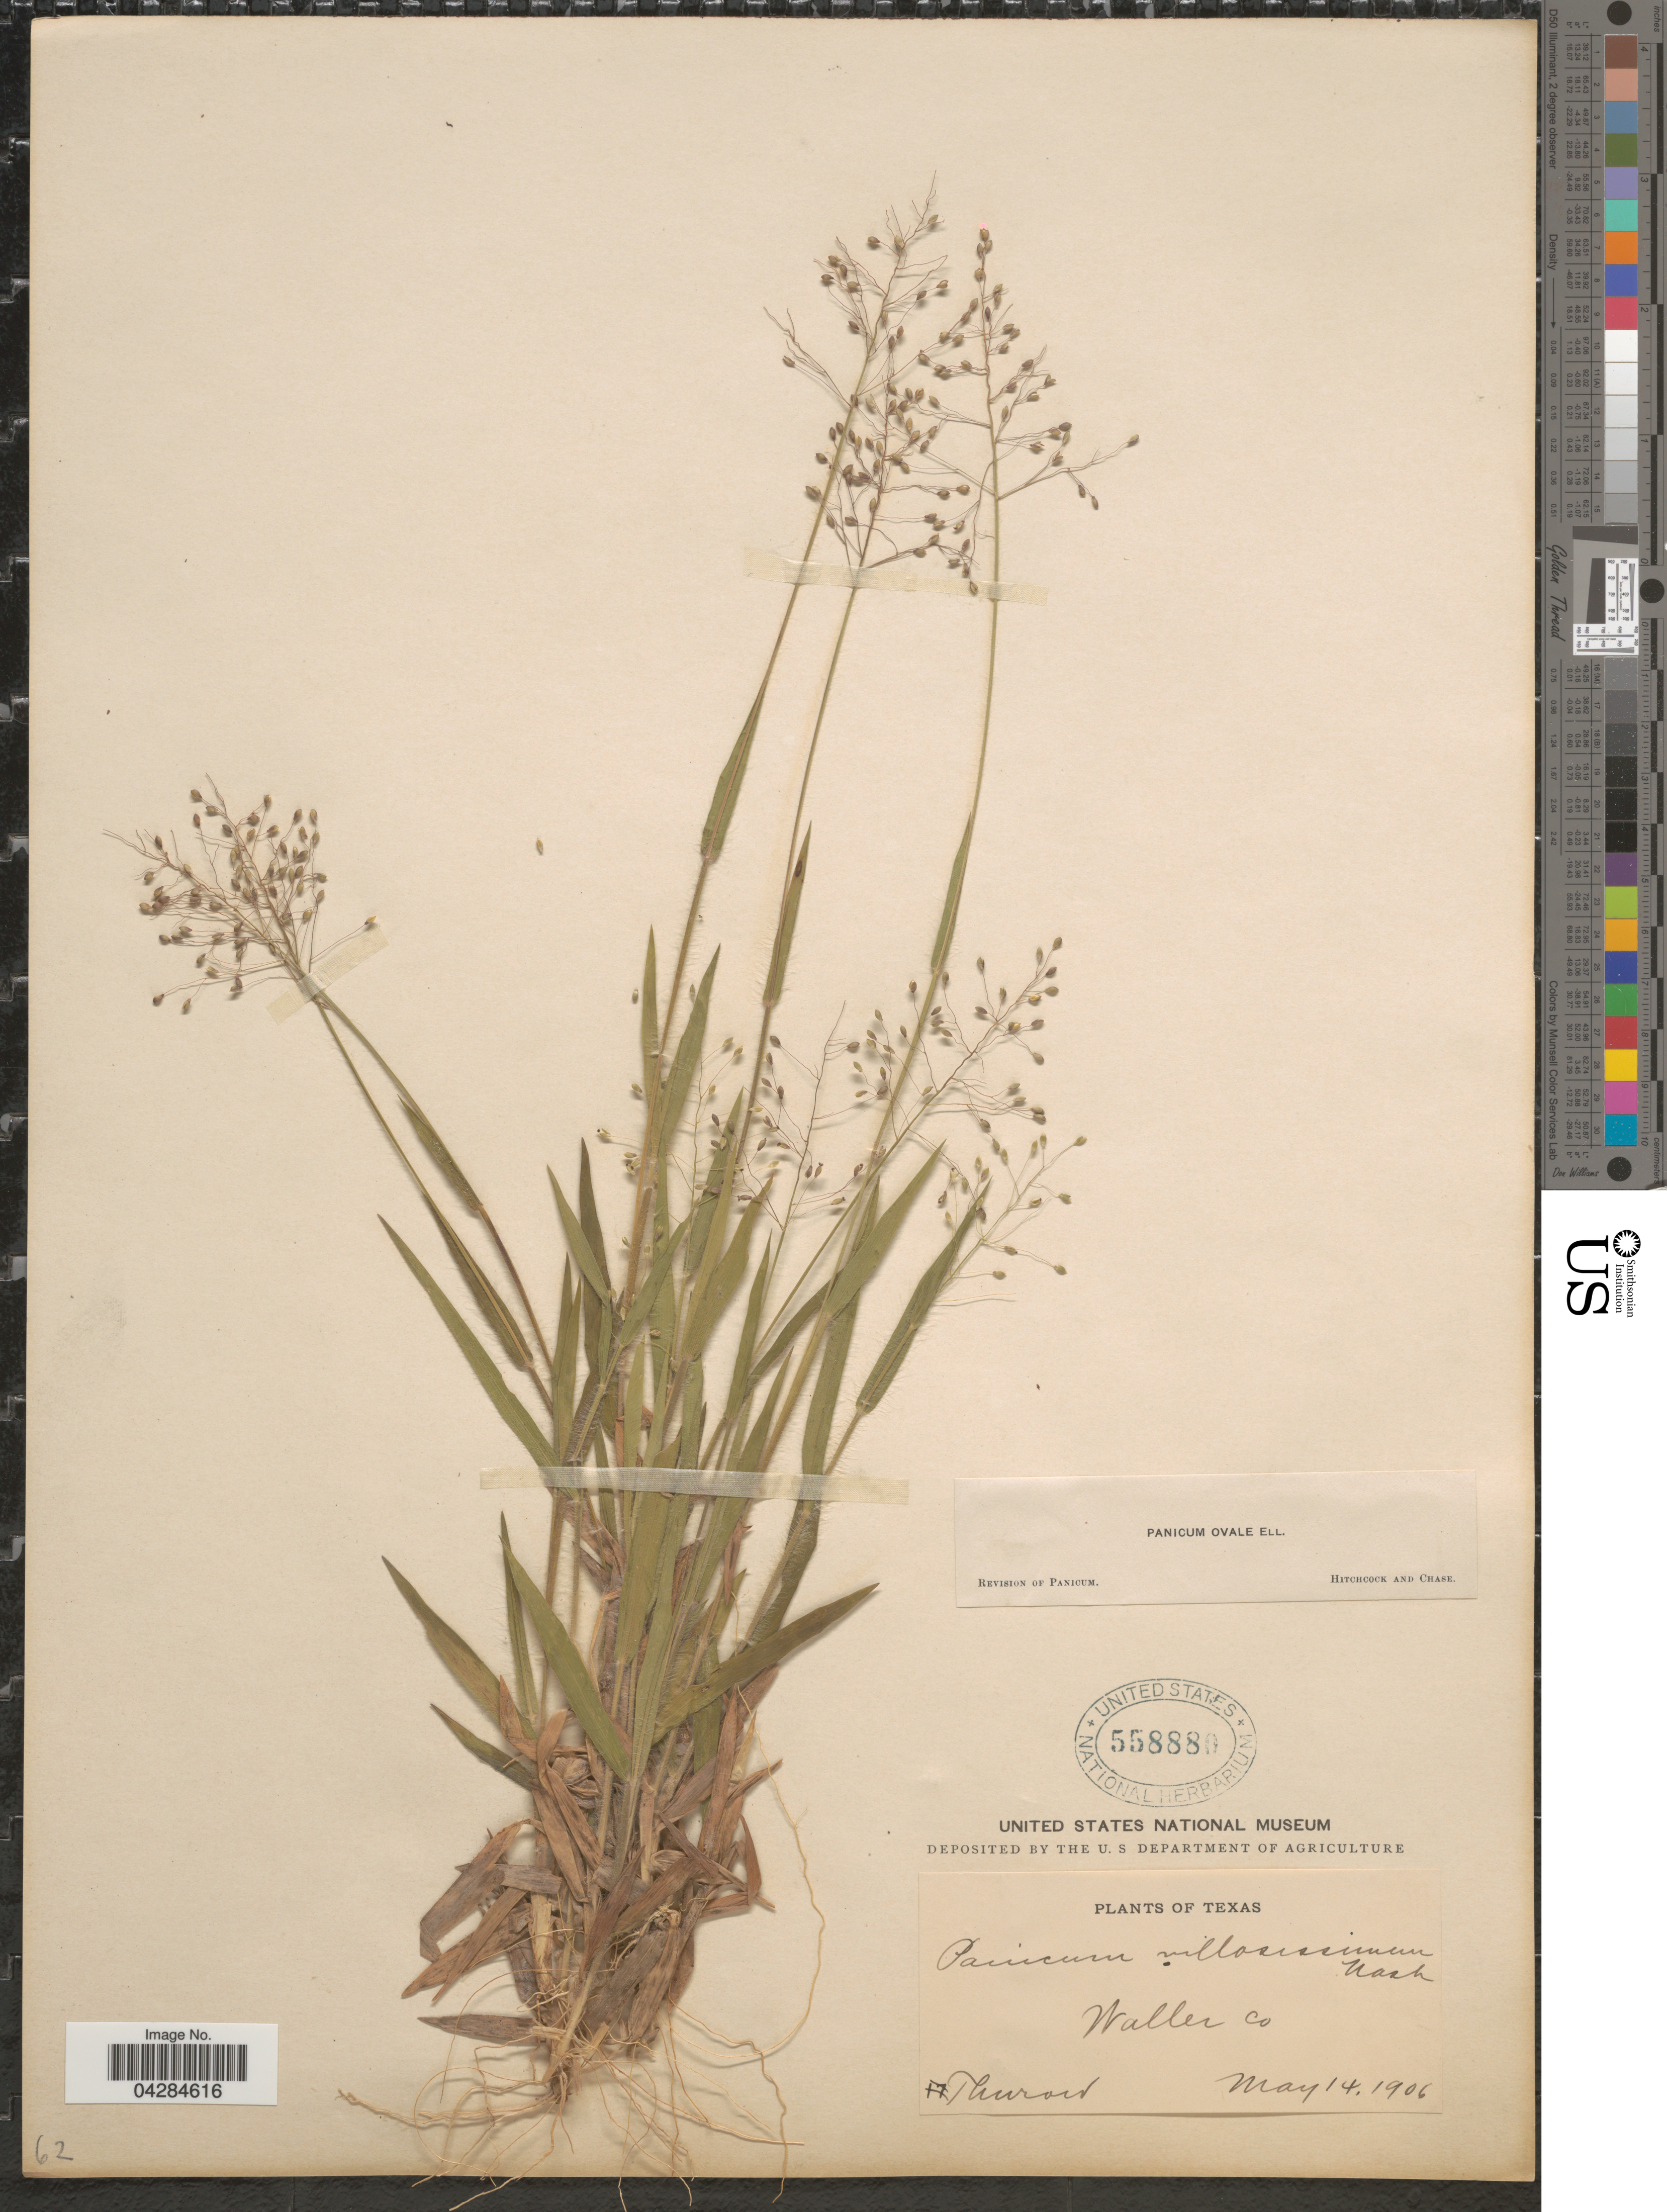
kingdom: Plantae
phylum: Tracheophyta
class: Liliopsida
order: Poales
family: Poaceae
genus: Dichanthelium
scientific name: Dichanthelium ovale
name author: (Elliott) Gould & C.A. Clark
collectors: Thurow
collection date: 1906-05-14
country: United States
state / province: Texas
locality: Waller Co.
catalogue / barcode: US 558880